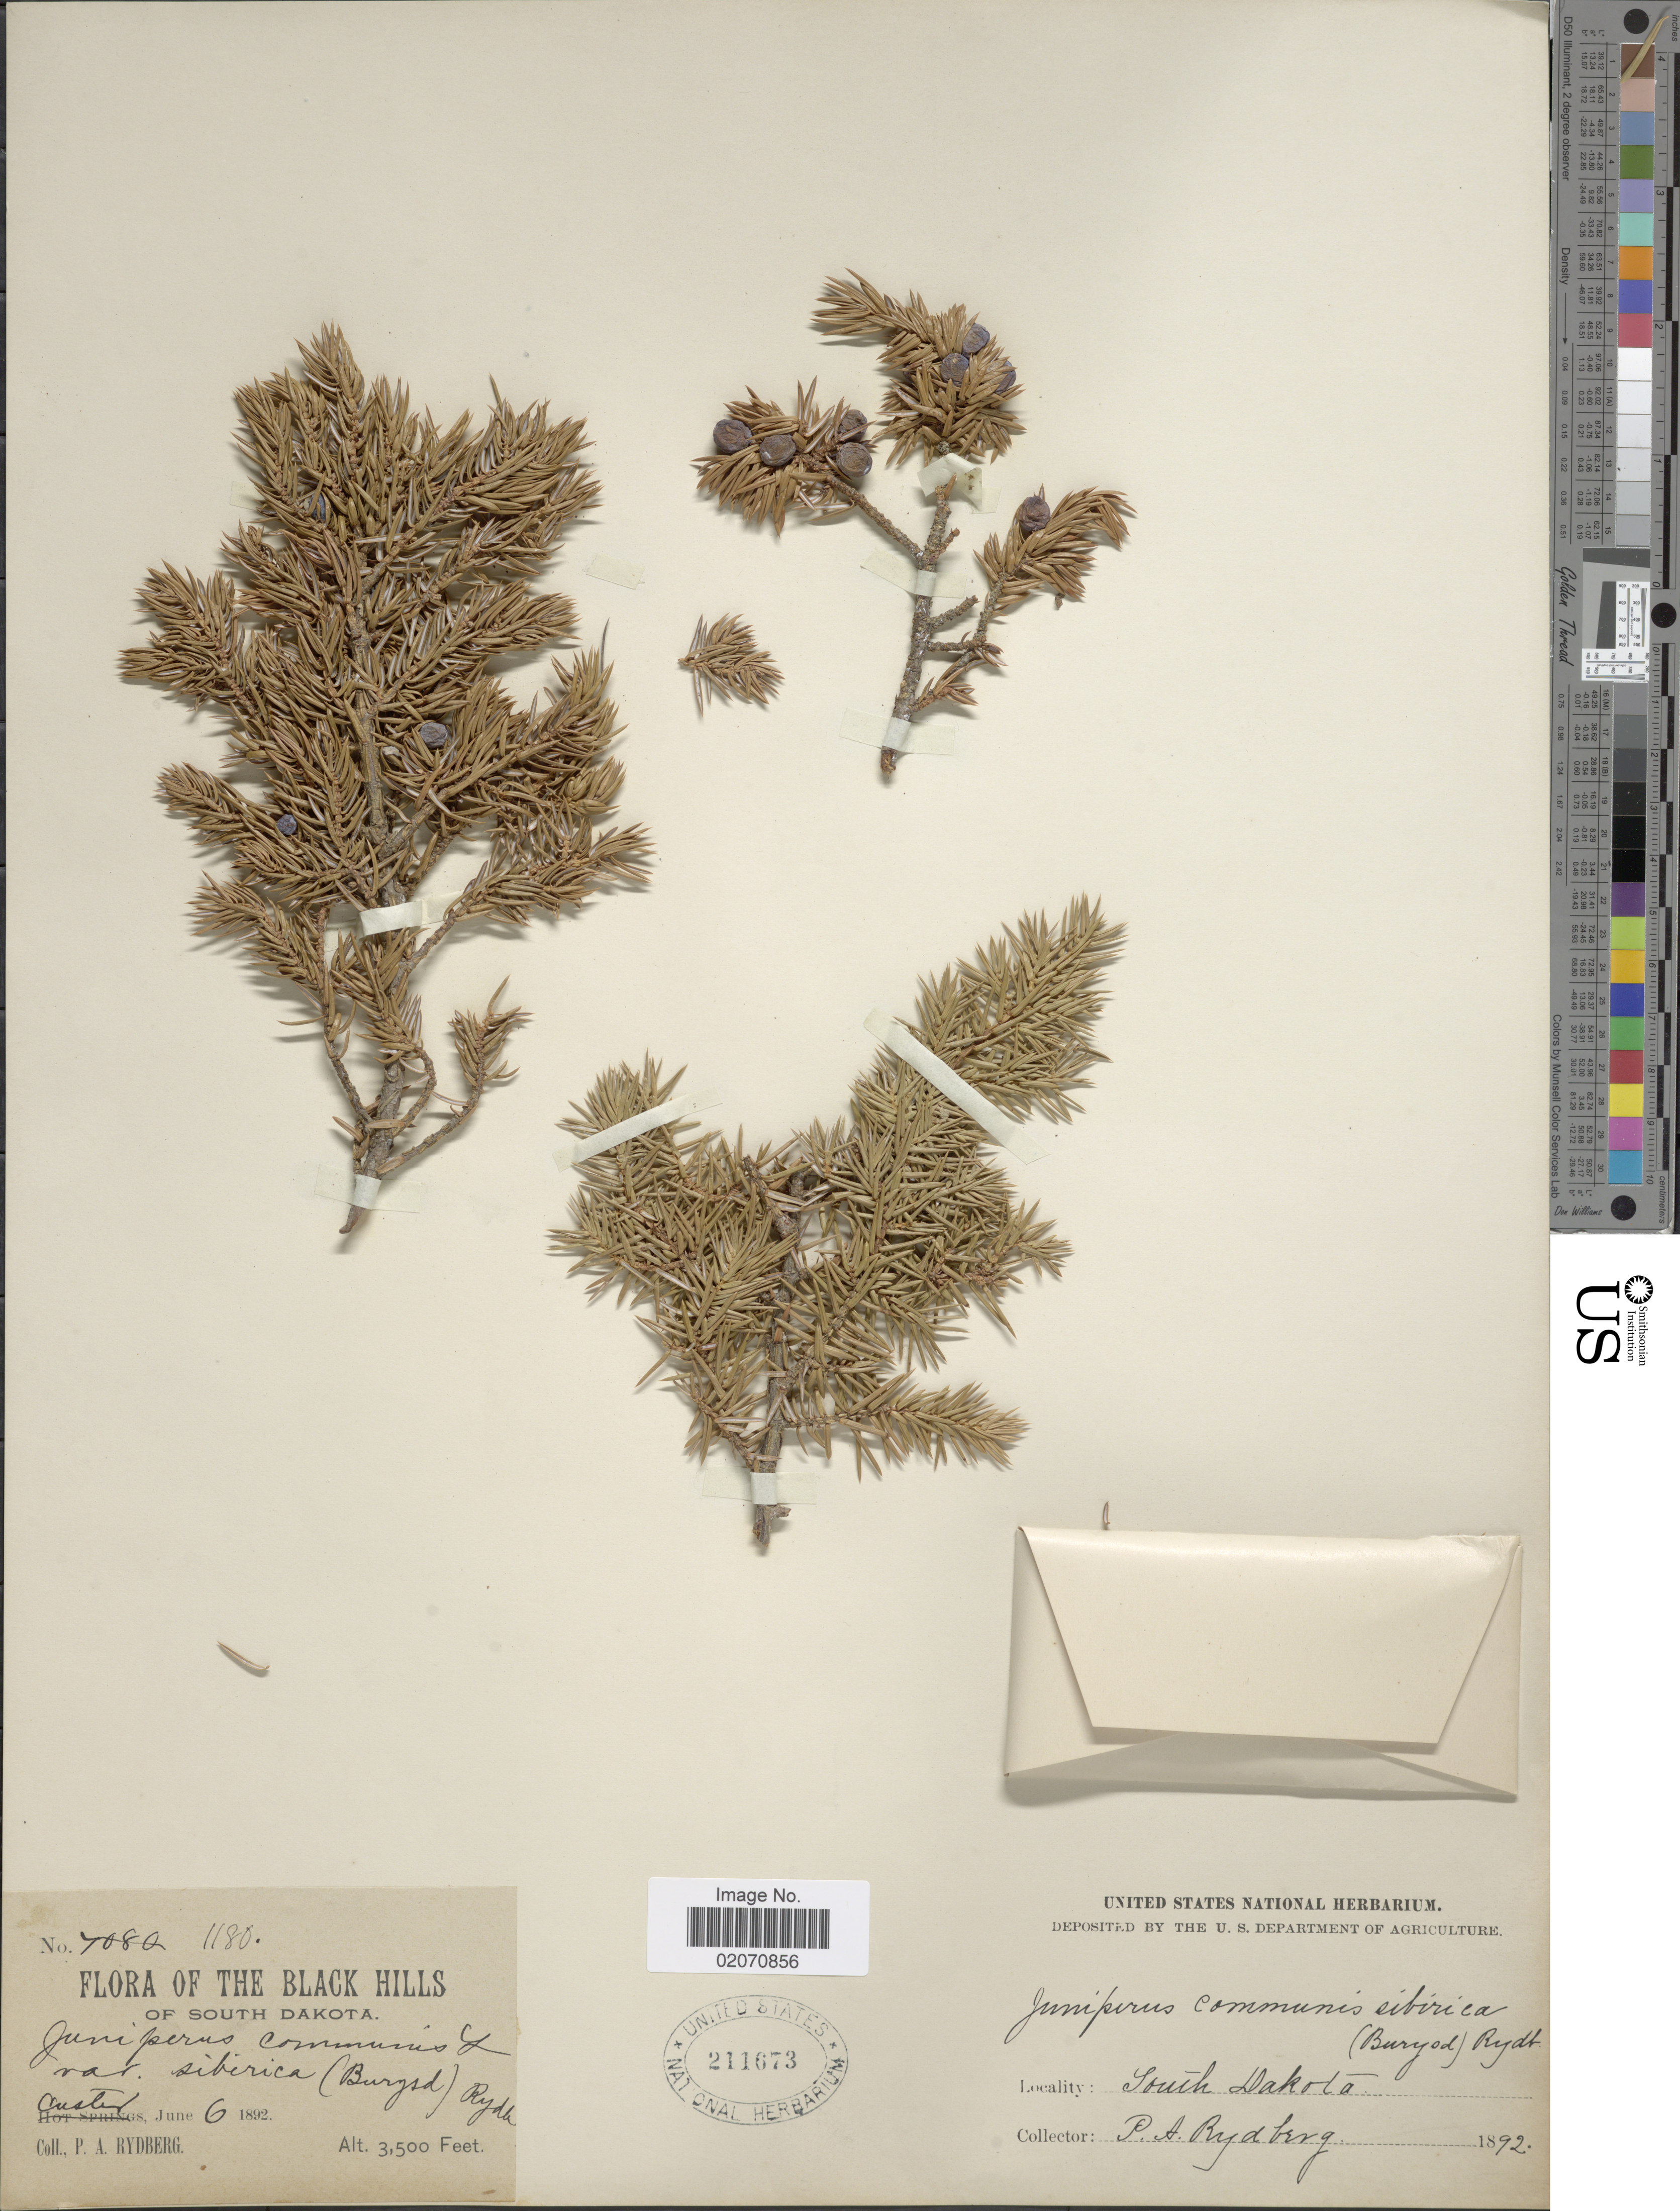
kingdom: Plantae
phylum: Tracheophyta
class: Pinopsida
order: Pinales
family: Cupressaceae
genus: Juniperus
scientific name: Juniperus communis subsp. nana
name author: (Willd.) Syme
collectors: P. A. Rydberg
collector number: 1180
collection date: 1892-06-06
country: United States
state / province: South Dakota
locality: Custer, The Black Hills,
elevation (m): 1067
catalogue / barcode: US 211673